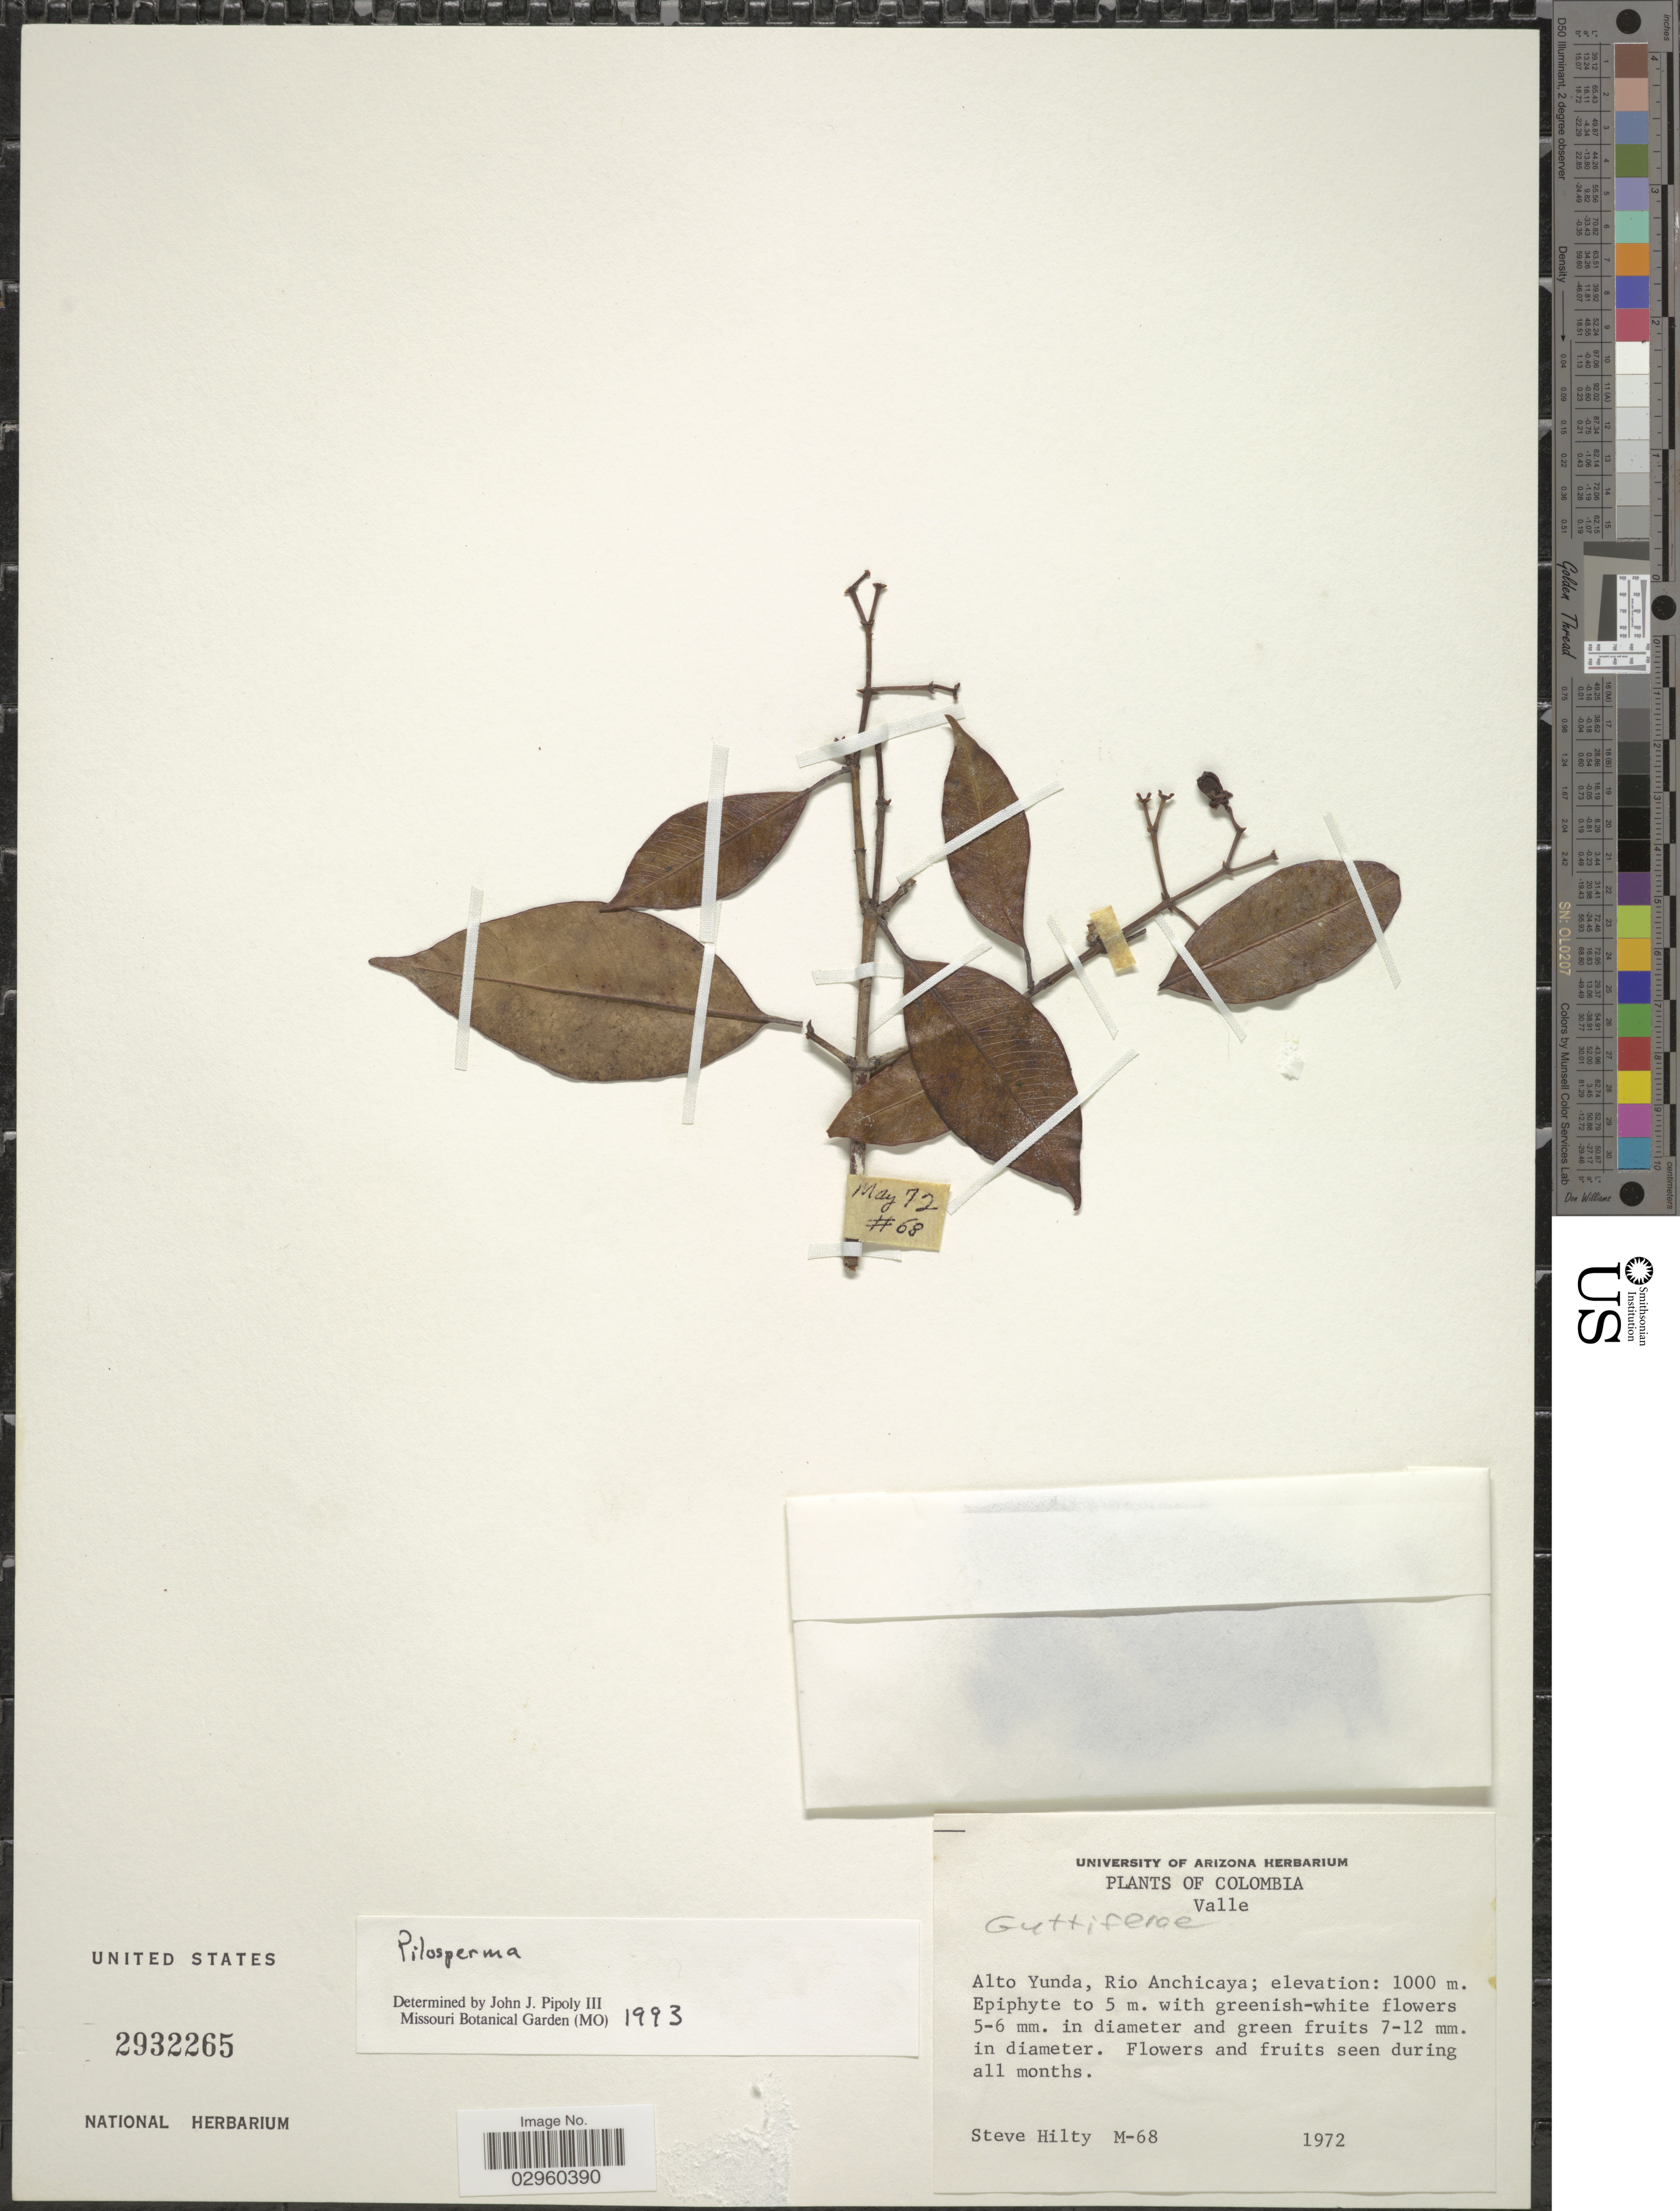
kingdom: Plantae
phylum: Tracheophyta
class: Magnoliopsida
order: Malpighiales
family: Clusiaceae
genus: Clusia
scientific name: Clusia sp.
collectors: S. Hilty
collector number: M-68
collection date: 1972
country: Colombia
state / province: Valle del Cauca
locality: Valle. Alto Yunda, Rio Anchicaya.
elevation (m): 1000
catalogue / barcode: US 2932265